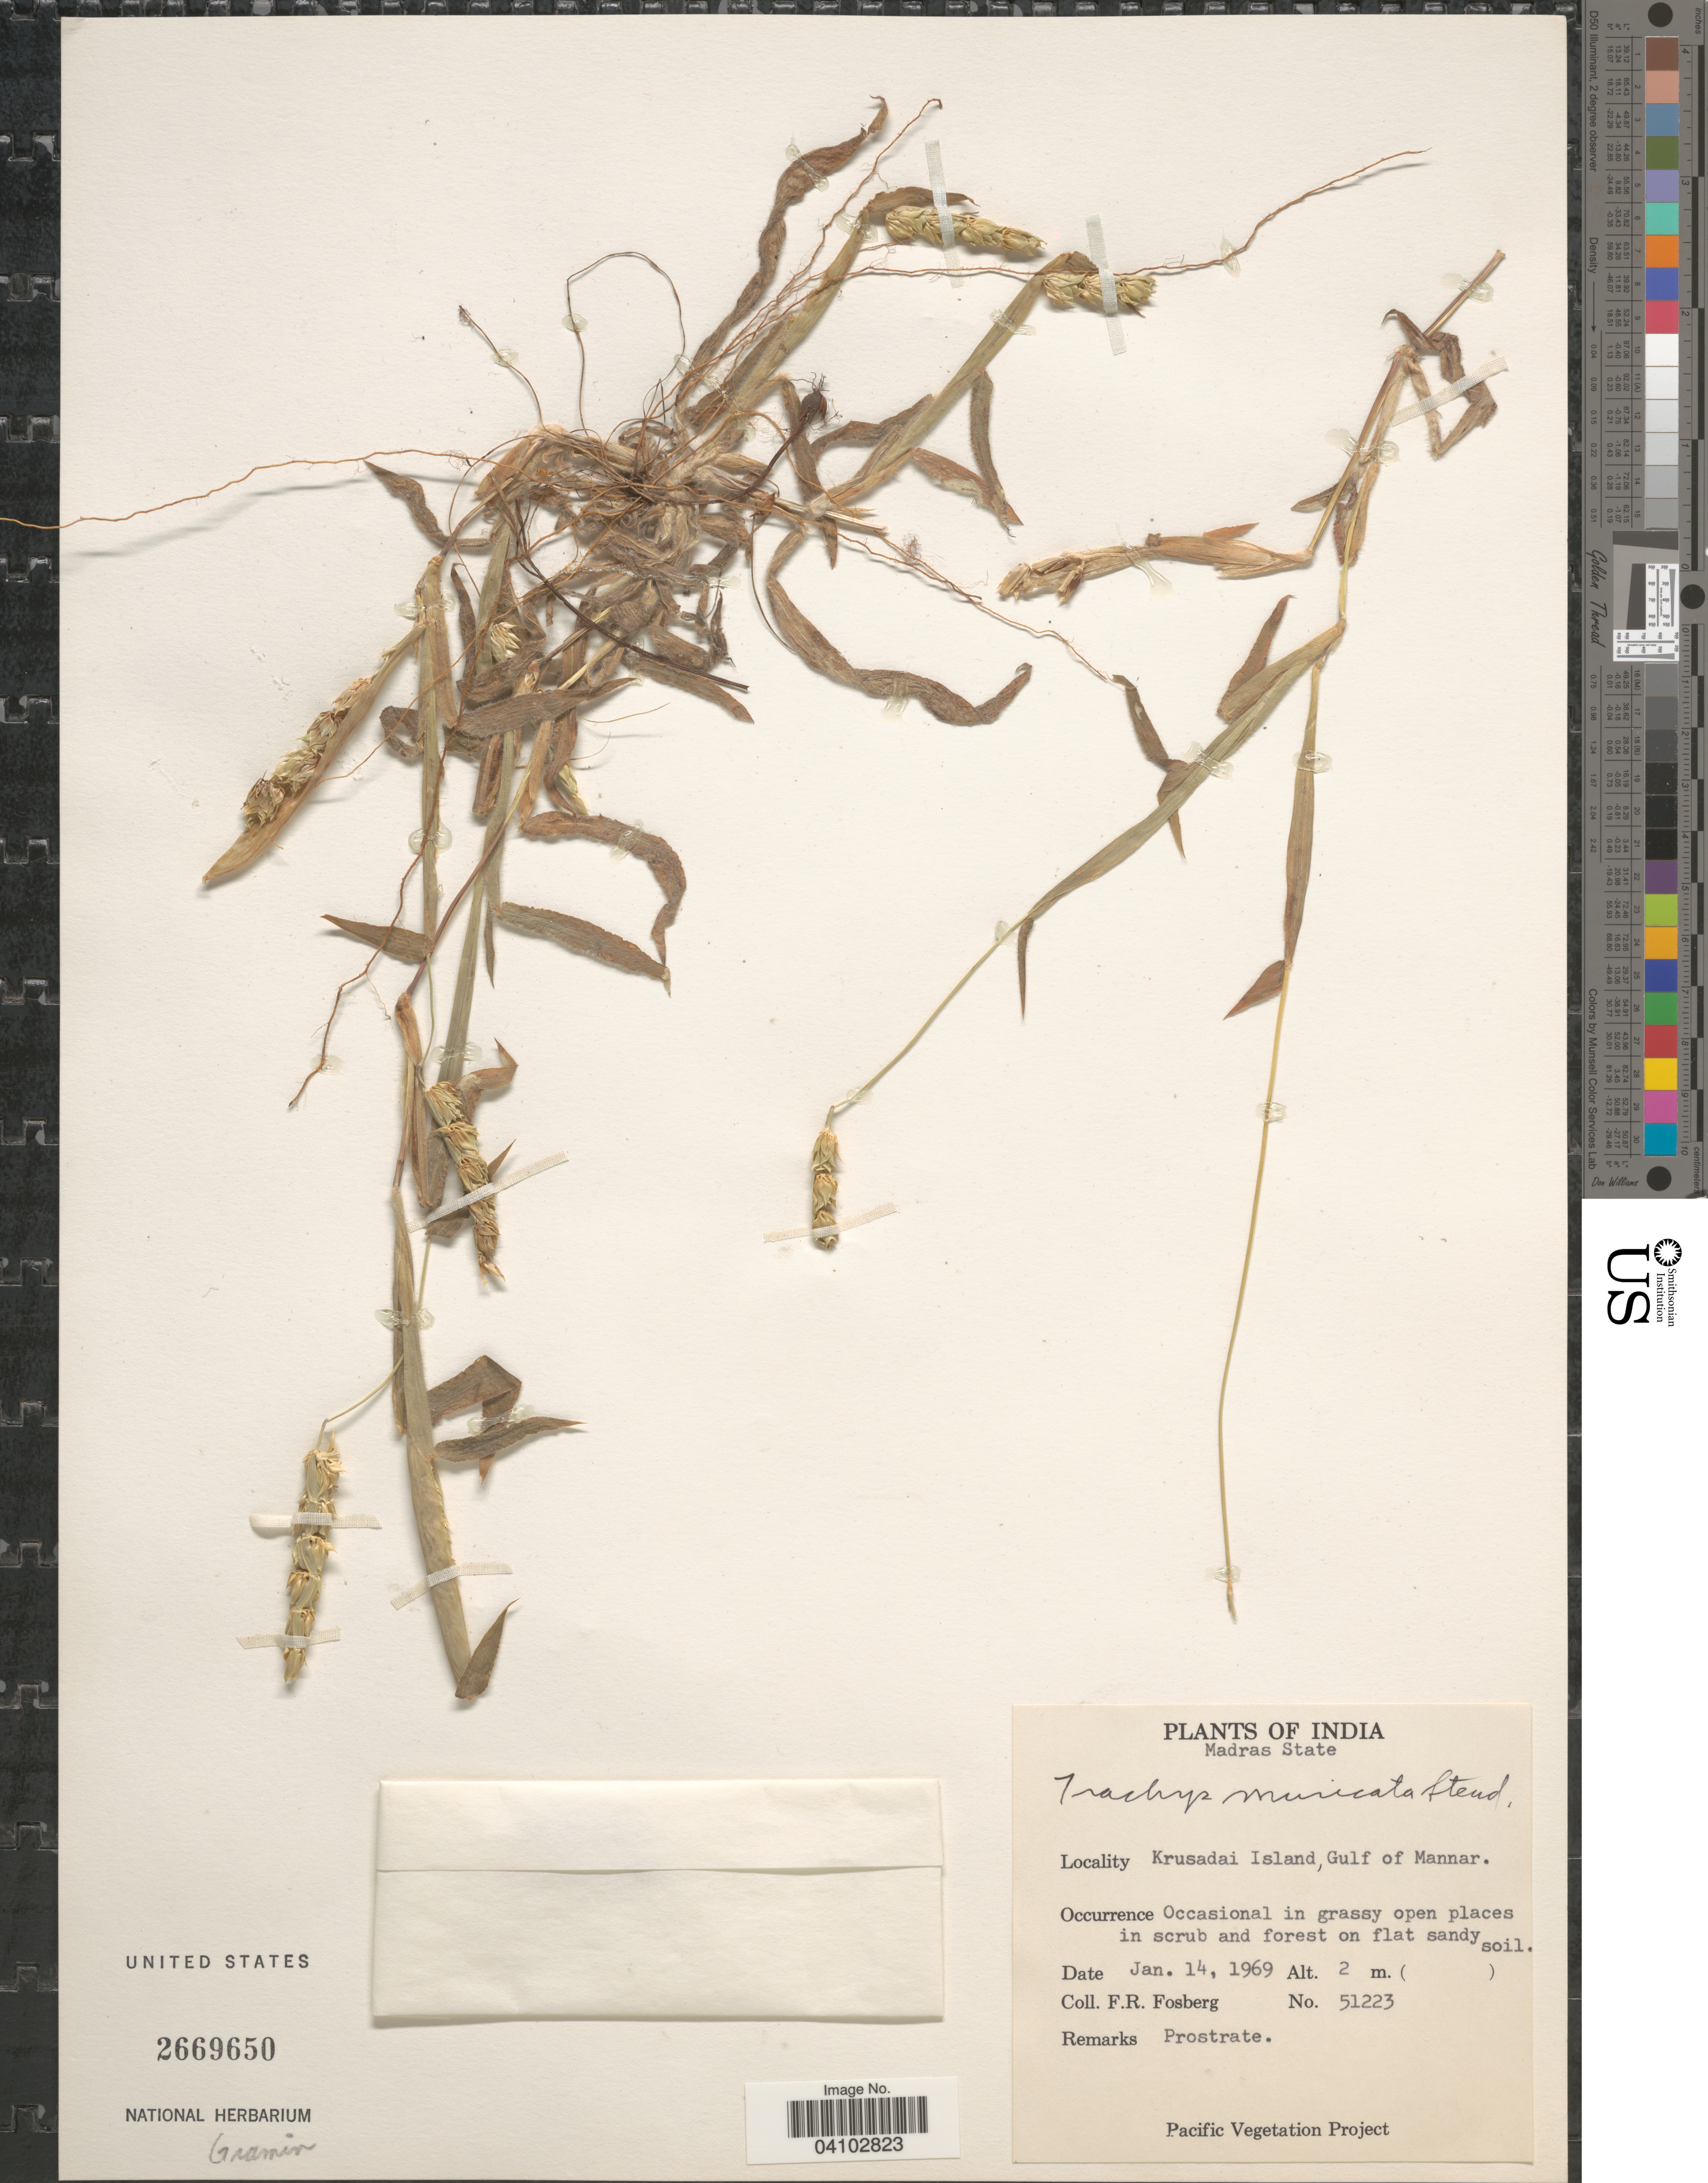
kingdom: Plantae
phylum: Tracheophyta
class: Liliopsida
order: Poales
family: Poaceae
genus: Trachys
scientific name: Trachys muricata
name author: (L.) Pers.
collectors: F. R. Fosberg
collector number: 51223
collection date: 1969-01-14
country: India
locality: Madras State. Krusadau Island, Gulf of Mannar.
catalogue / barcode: US 2669650